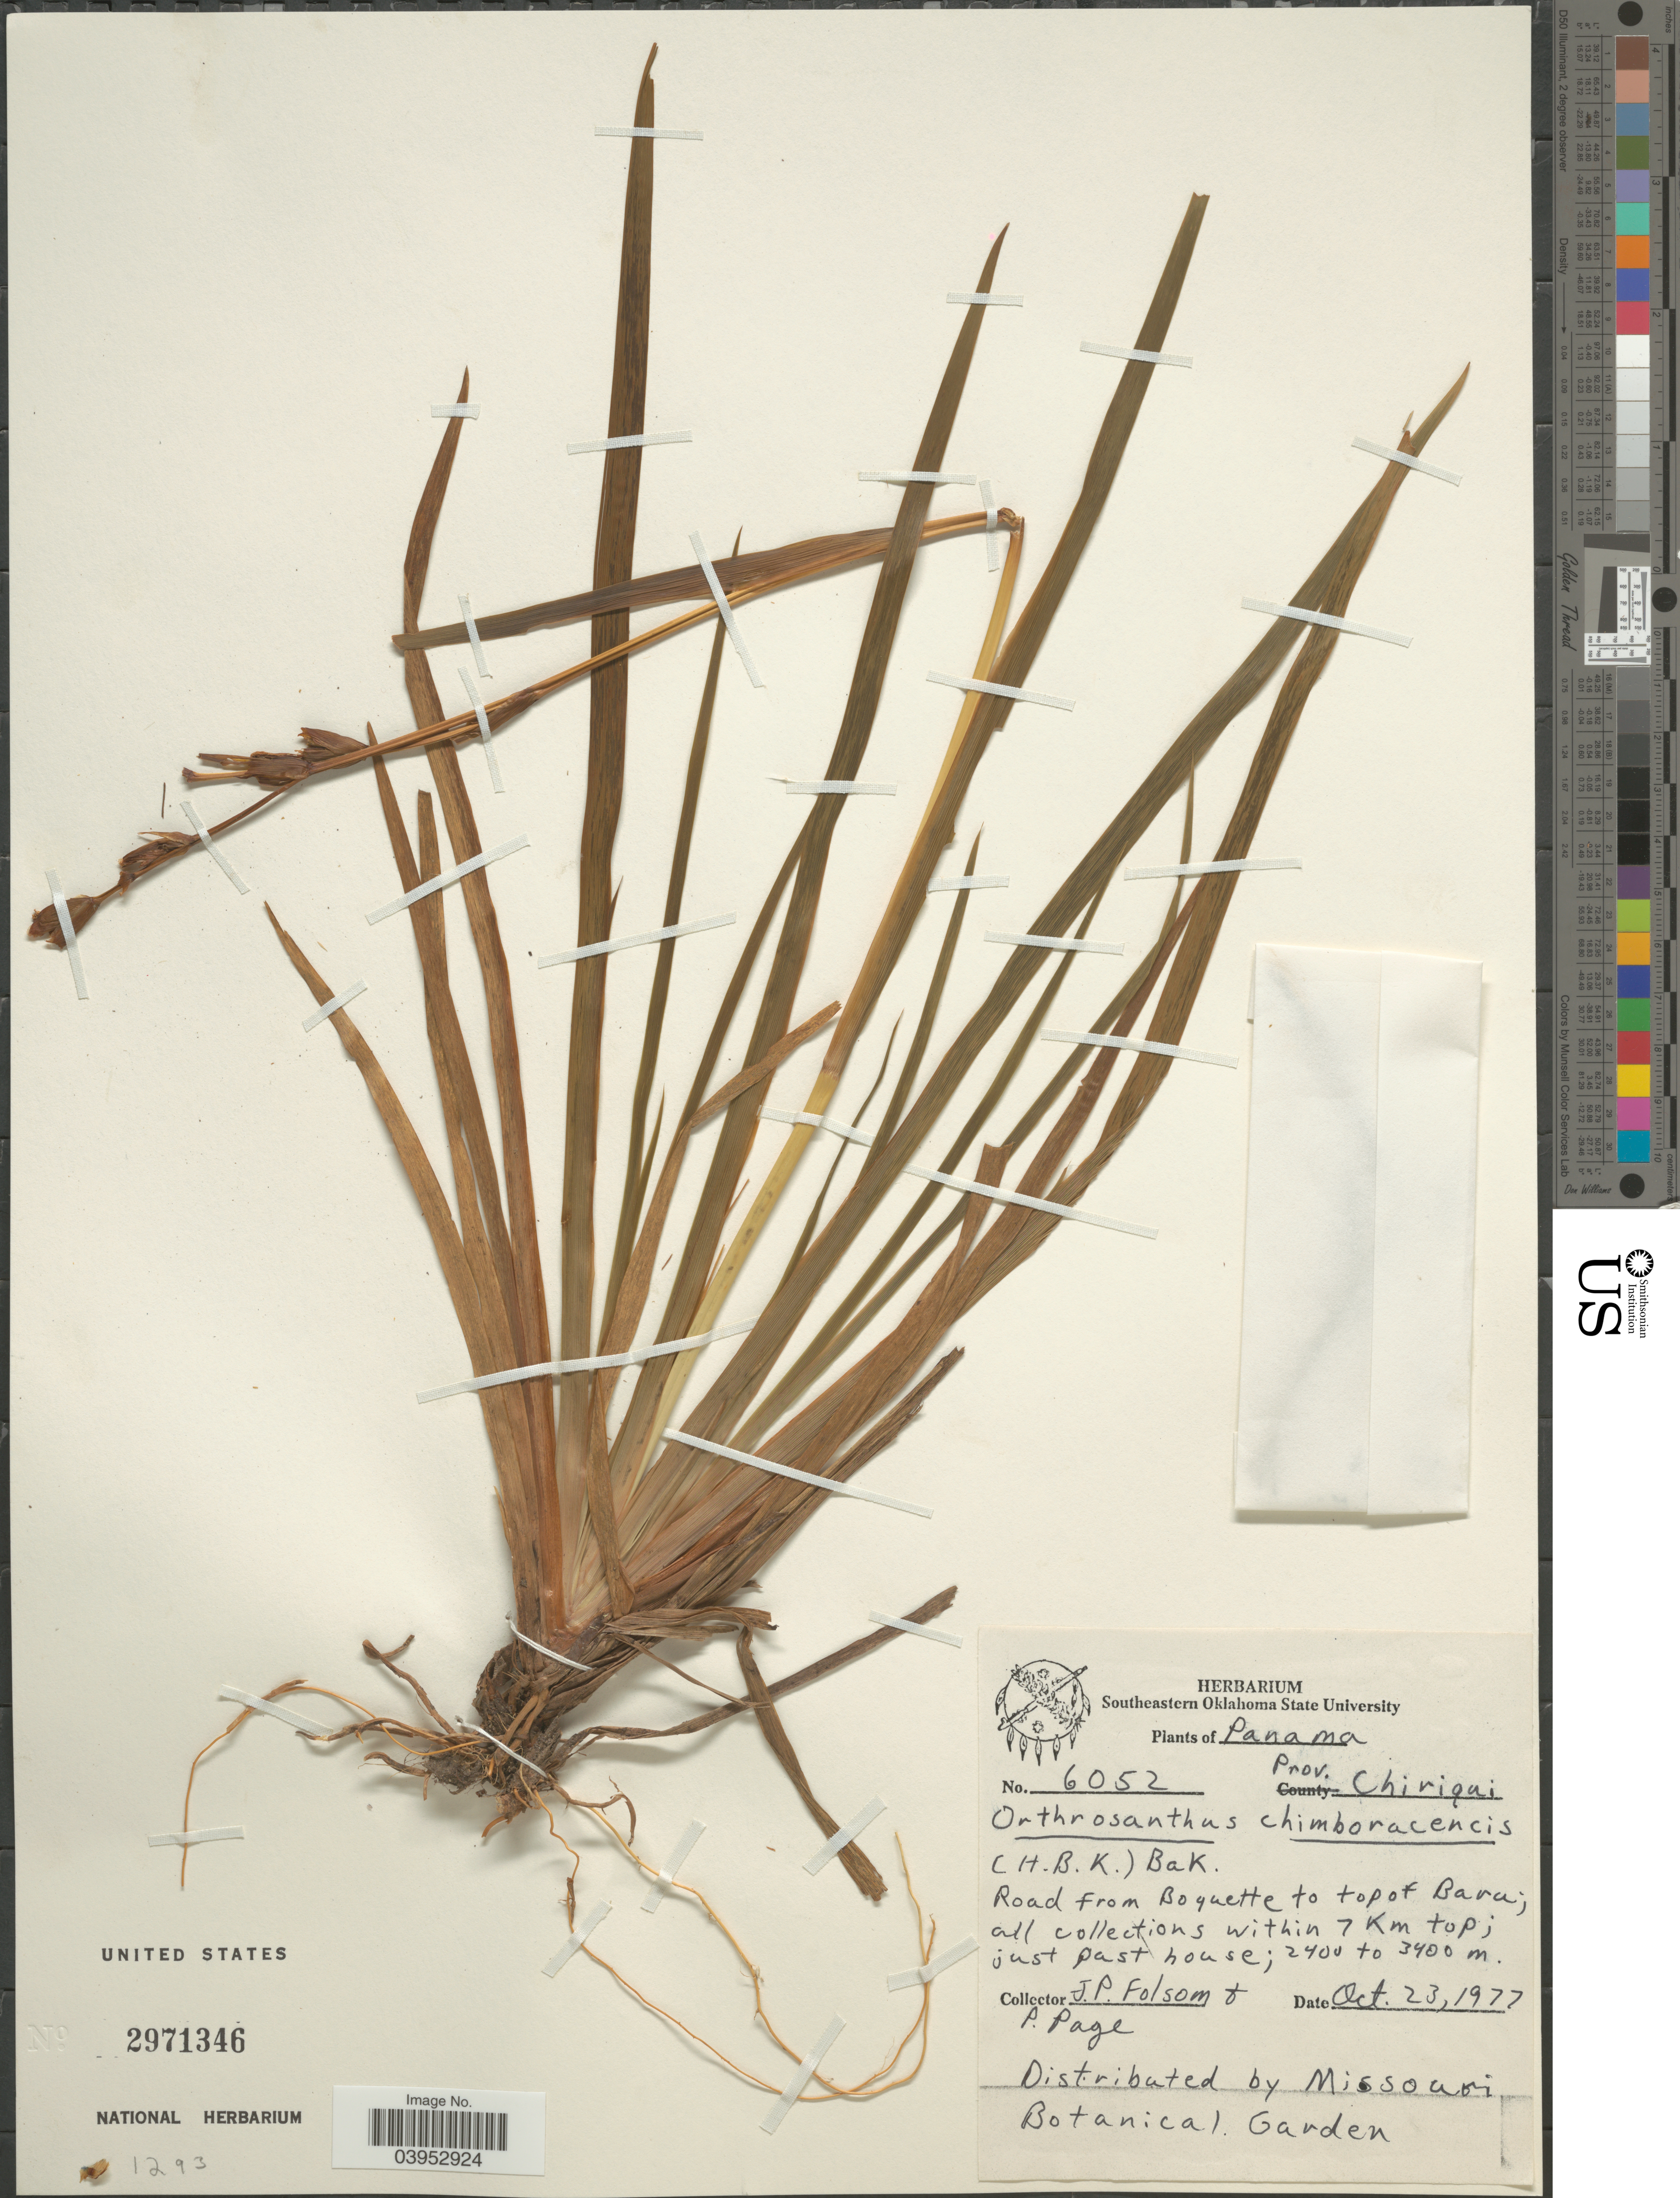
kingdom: Plantae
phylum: Tracheophyta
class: Liliopsida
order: Asparagales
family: Iridaceae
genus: Orthrosanthus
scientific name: Orthrosanthus chimboracensis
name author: (Kunth) Baker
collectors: J. P. Folsom & P. Page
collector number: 6052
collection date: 1977-10-23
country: Panama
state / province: Chiriqui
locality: Road from Boquette to top of Bara; all collections within 7 Km top; just past house.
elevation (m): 2400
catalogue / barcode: US 2971346